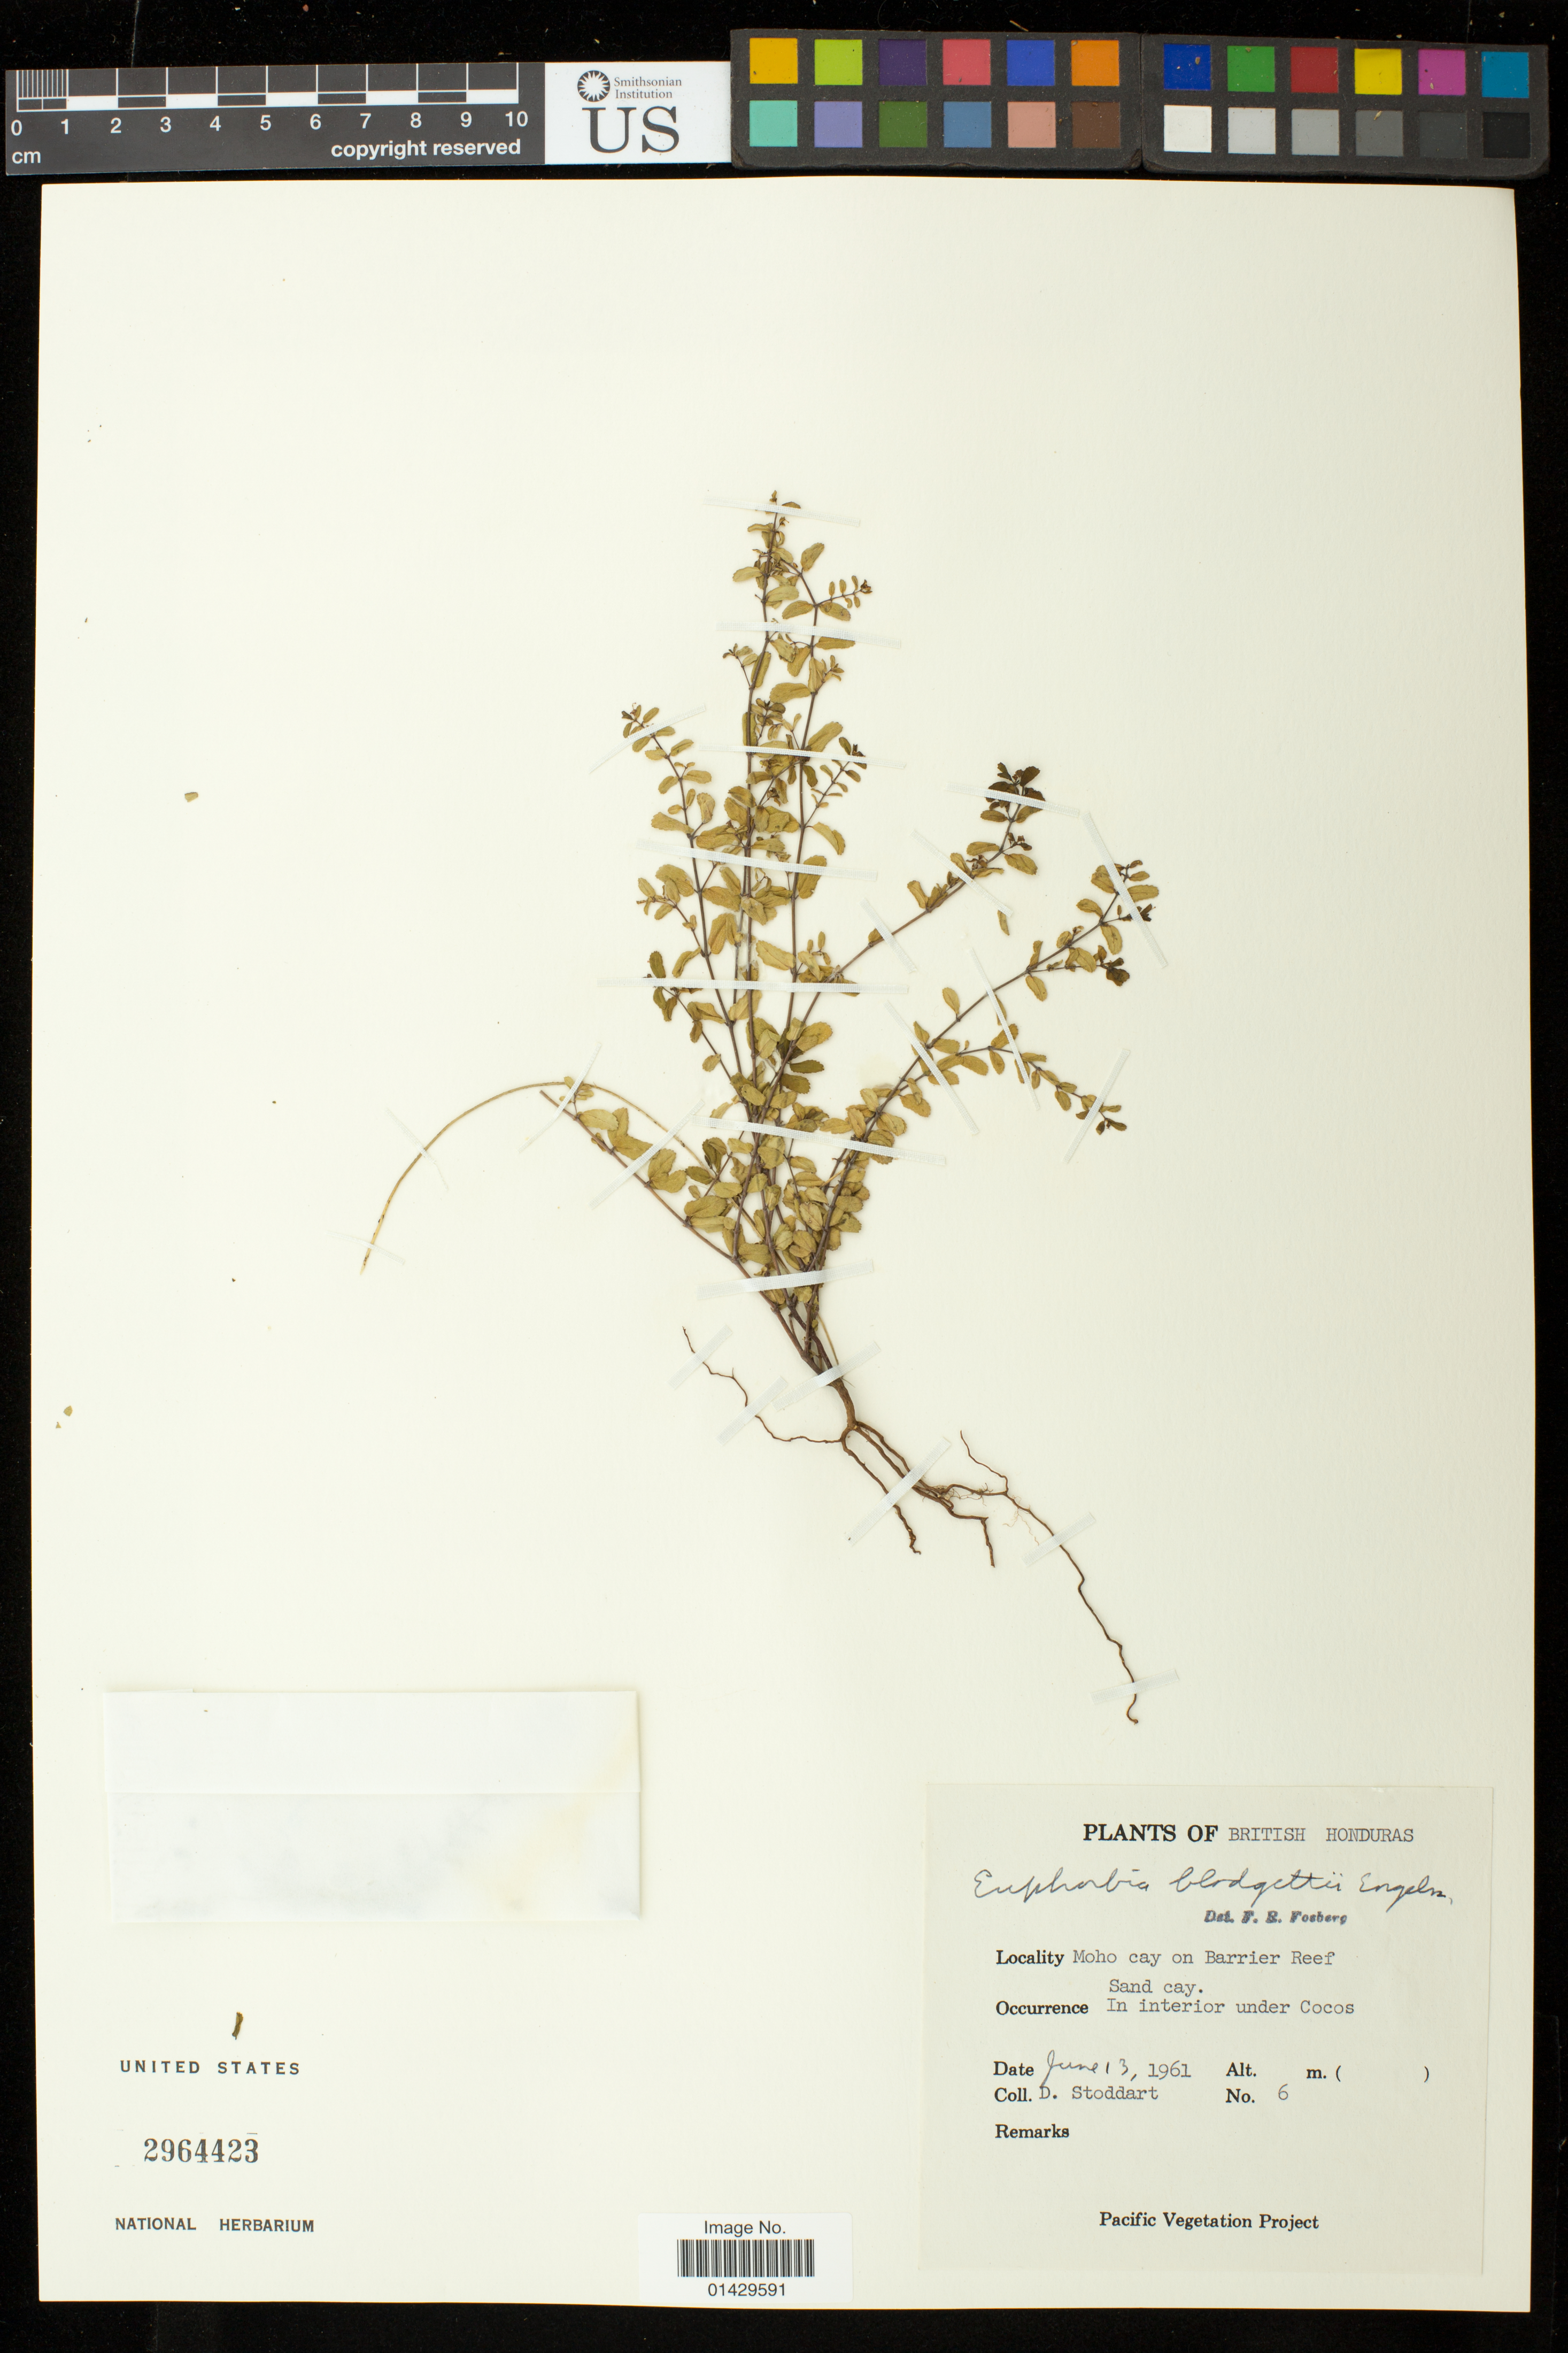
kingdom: Plantae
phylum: Tracheophyta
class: Magnoliopsida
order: Malpighiales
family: Euphorbiaceae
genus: Euphorbia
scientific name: Euphorbia blodgettii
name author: Engelm. ex Hitchc.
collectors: D. Stoddart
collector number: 6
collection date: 1961-06-13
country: Belize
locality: Moho Cay on Barrier Reef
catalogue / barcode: US 2964423